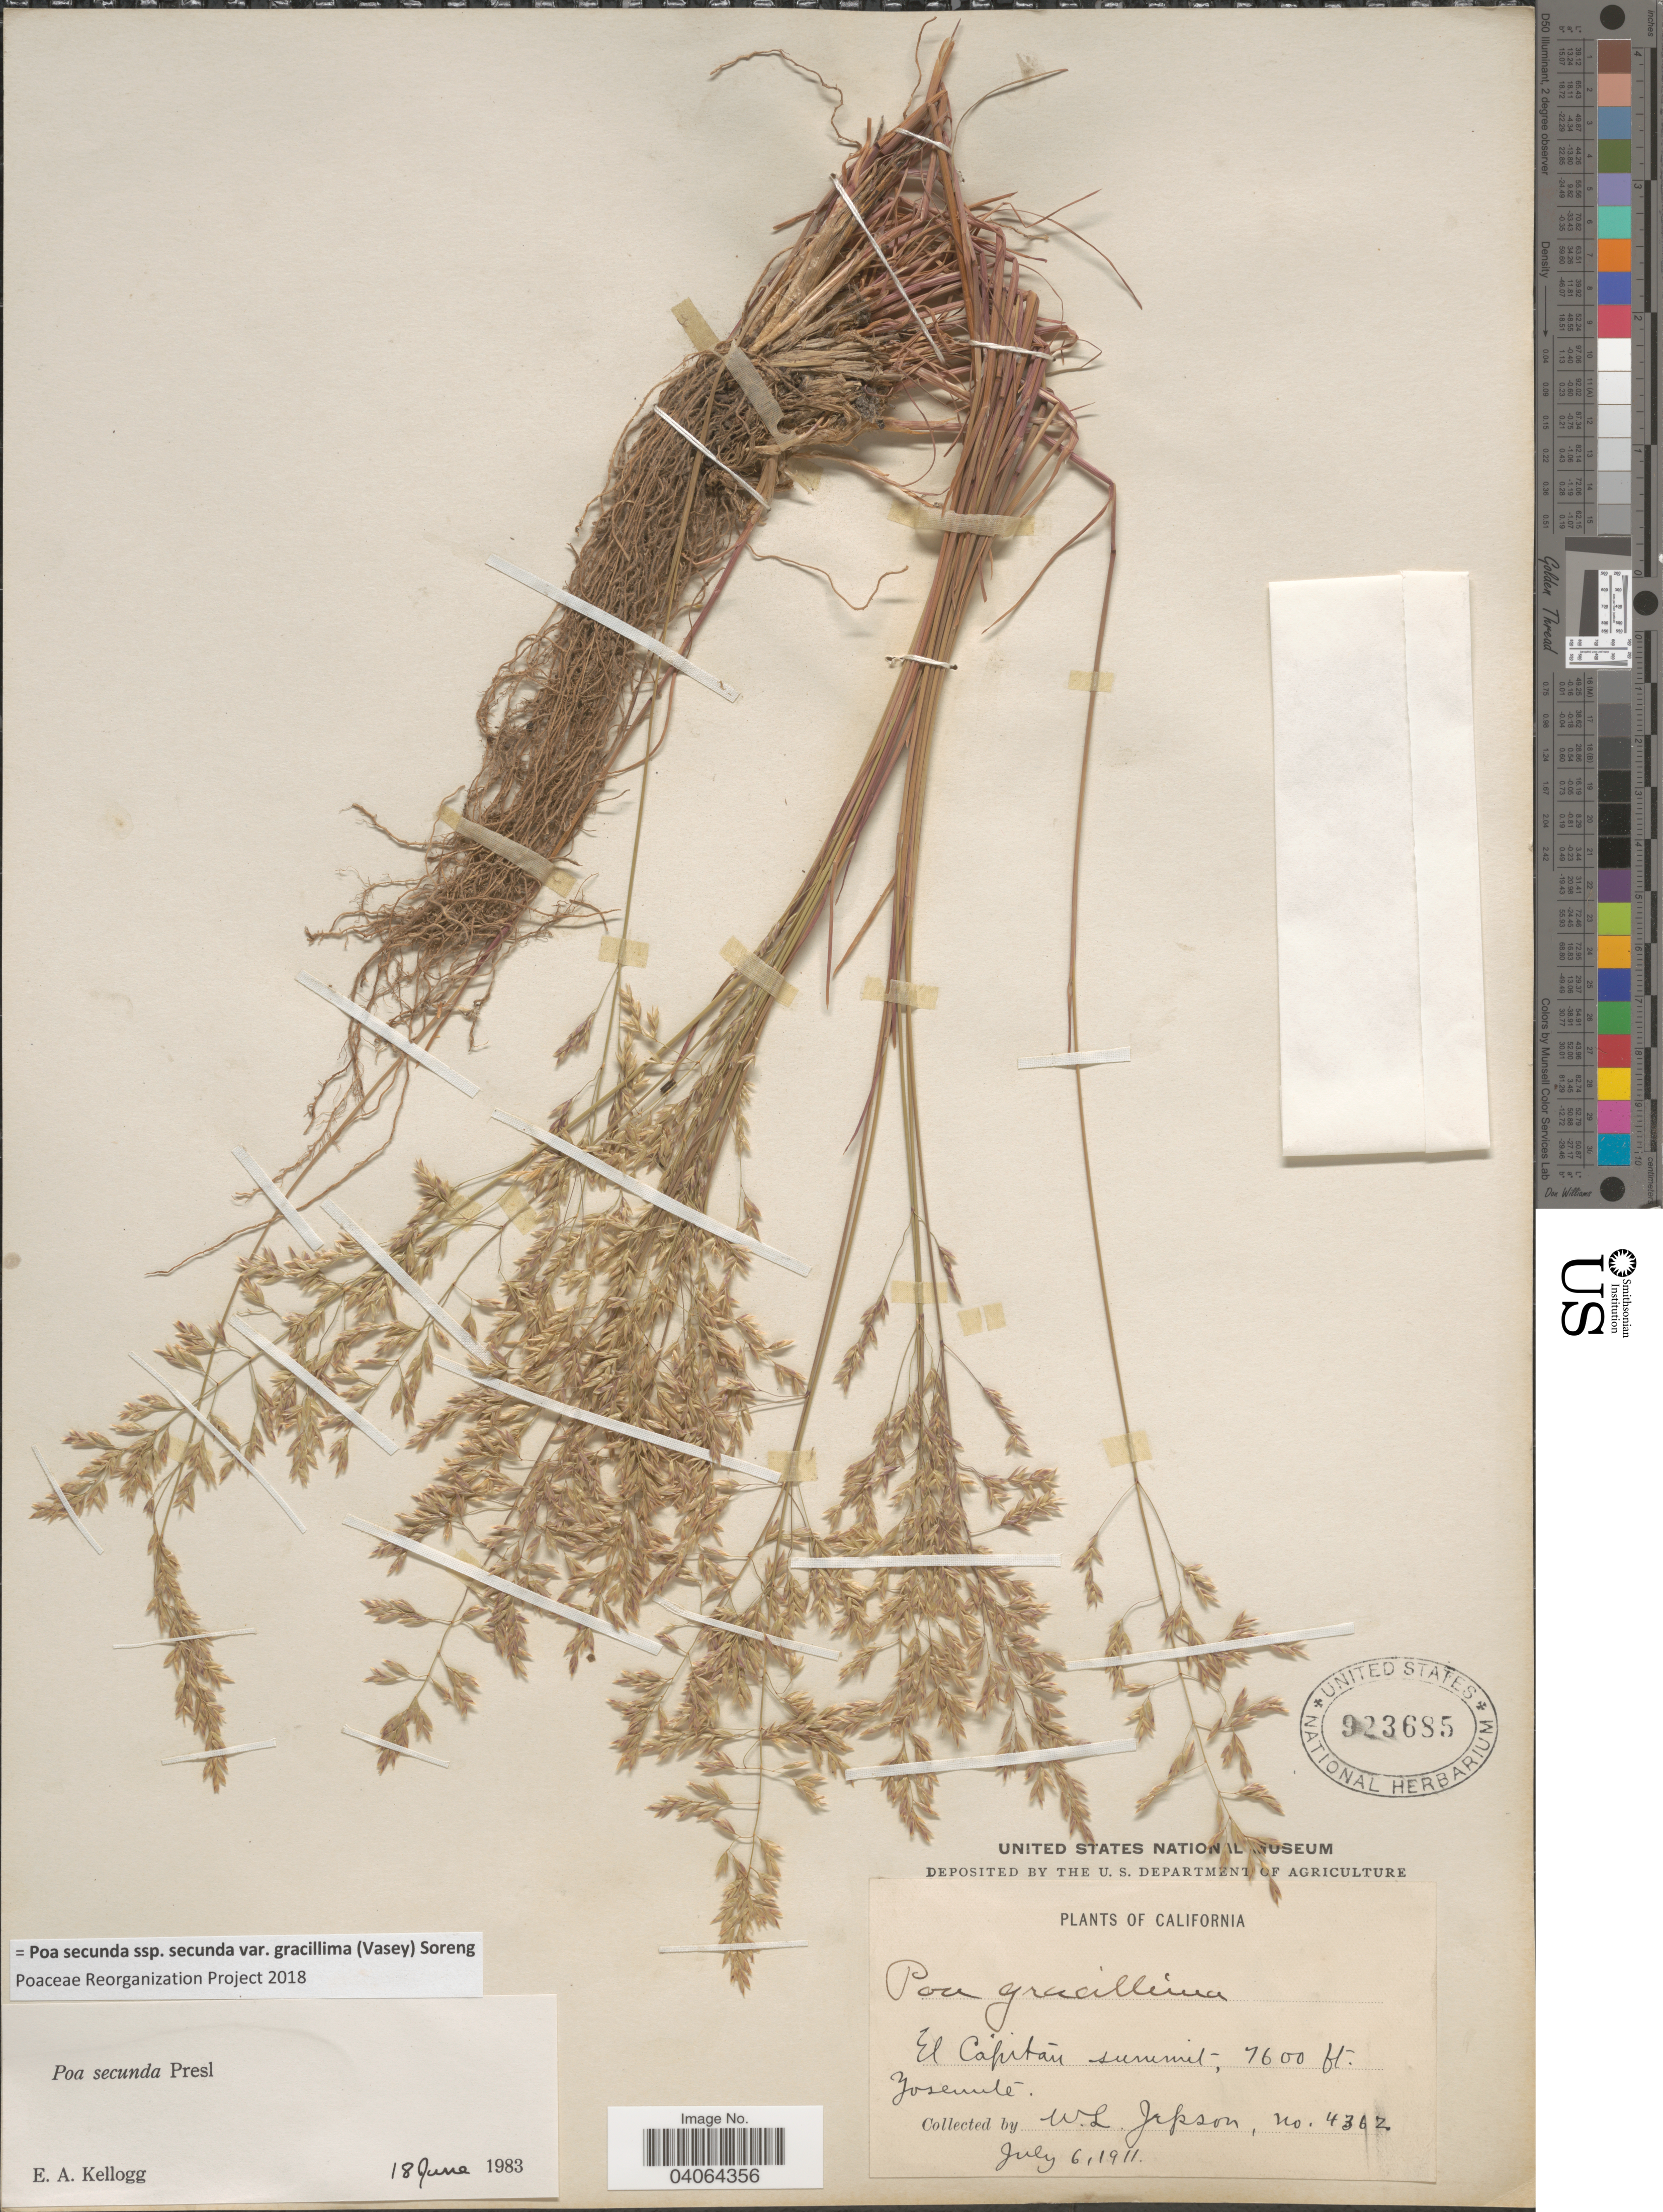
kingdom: Plantae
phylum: Tracheophyta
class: Liliopsida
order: Poales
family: Poaceae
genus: Poa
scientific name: Poa secunda subsp. secunda var. gracillima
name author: (Vasey) Soreng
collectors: W. L. Jepson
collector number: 4362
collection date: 1911-07-06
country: United States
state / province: California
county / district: Mariposa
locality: El Capitán summit. Yosemite.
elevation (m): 2316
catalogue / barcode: US 923685